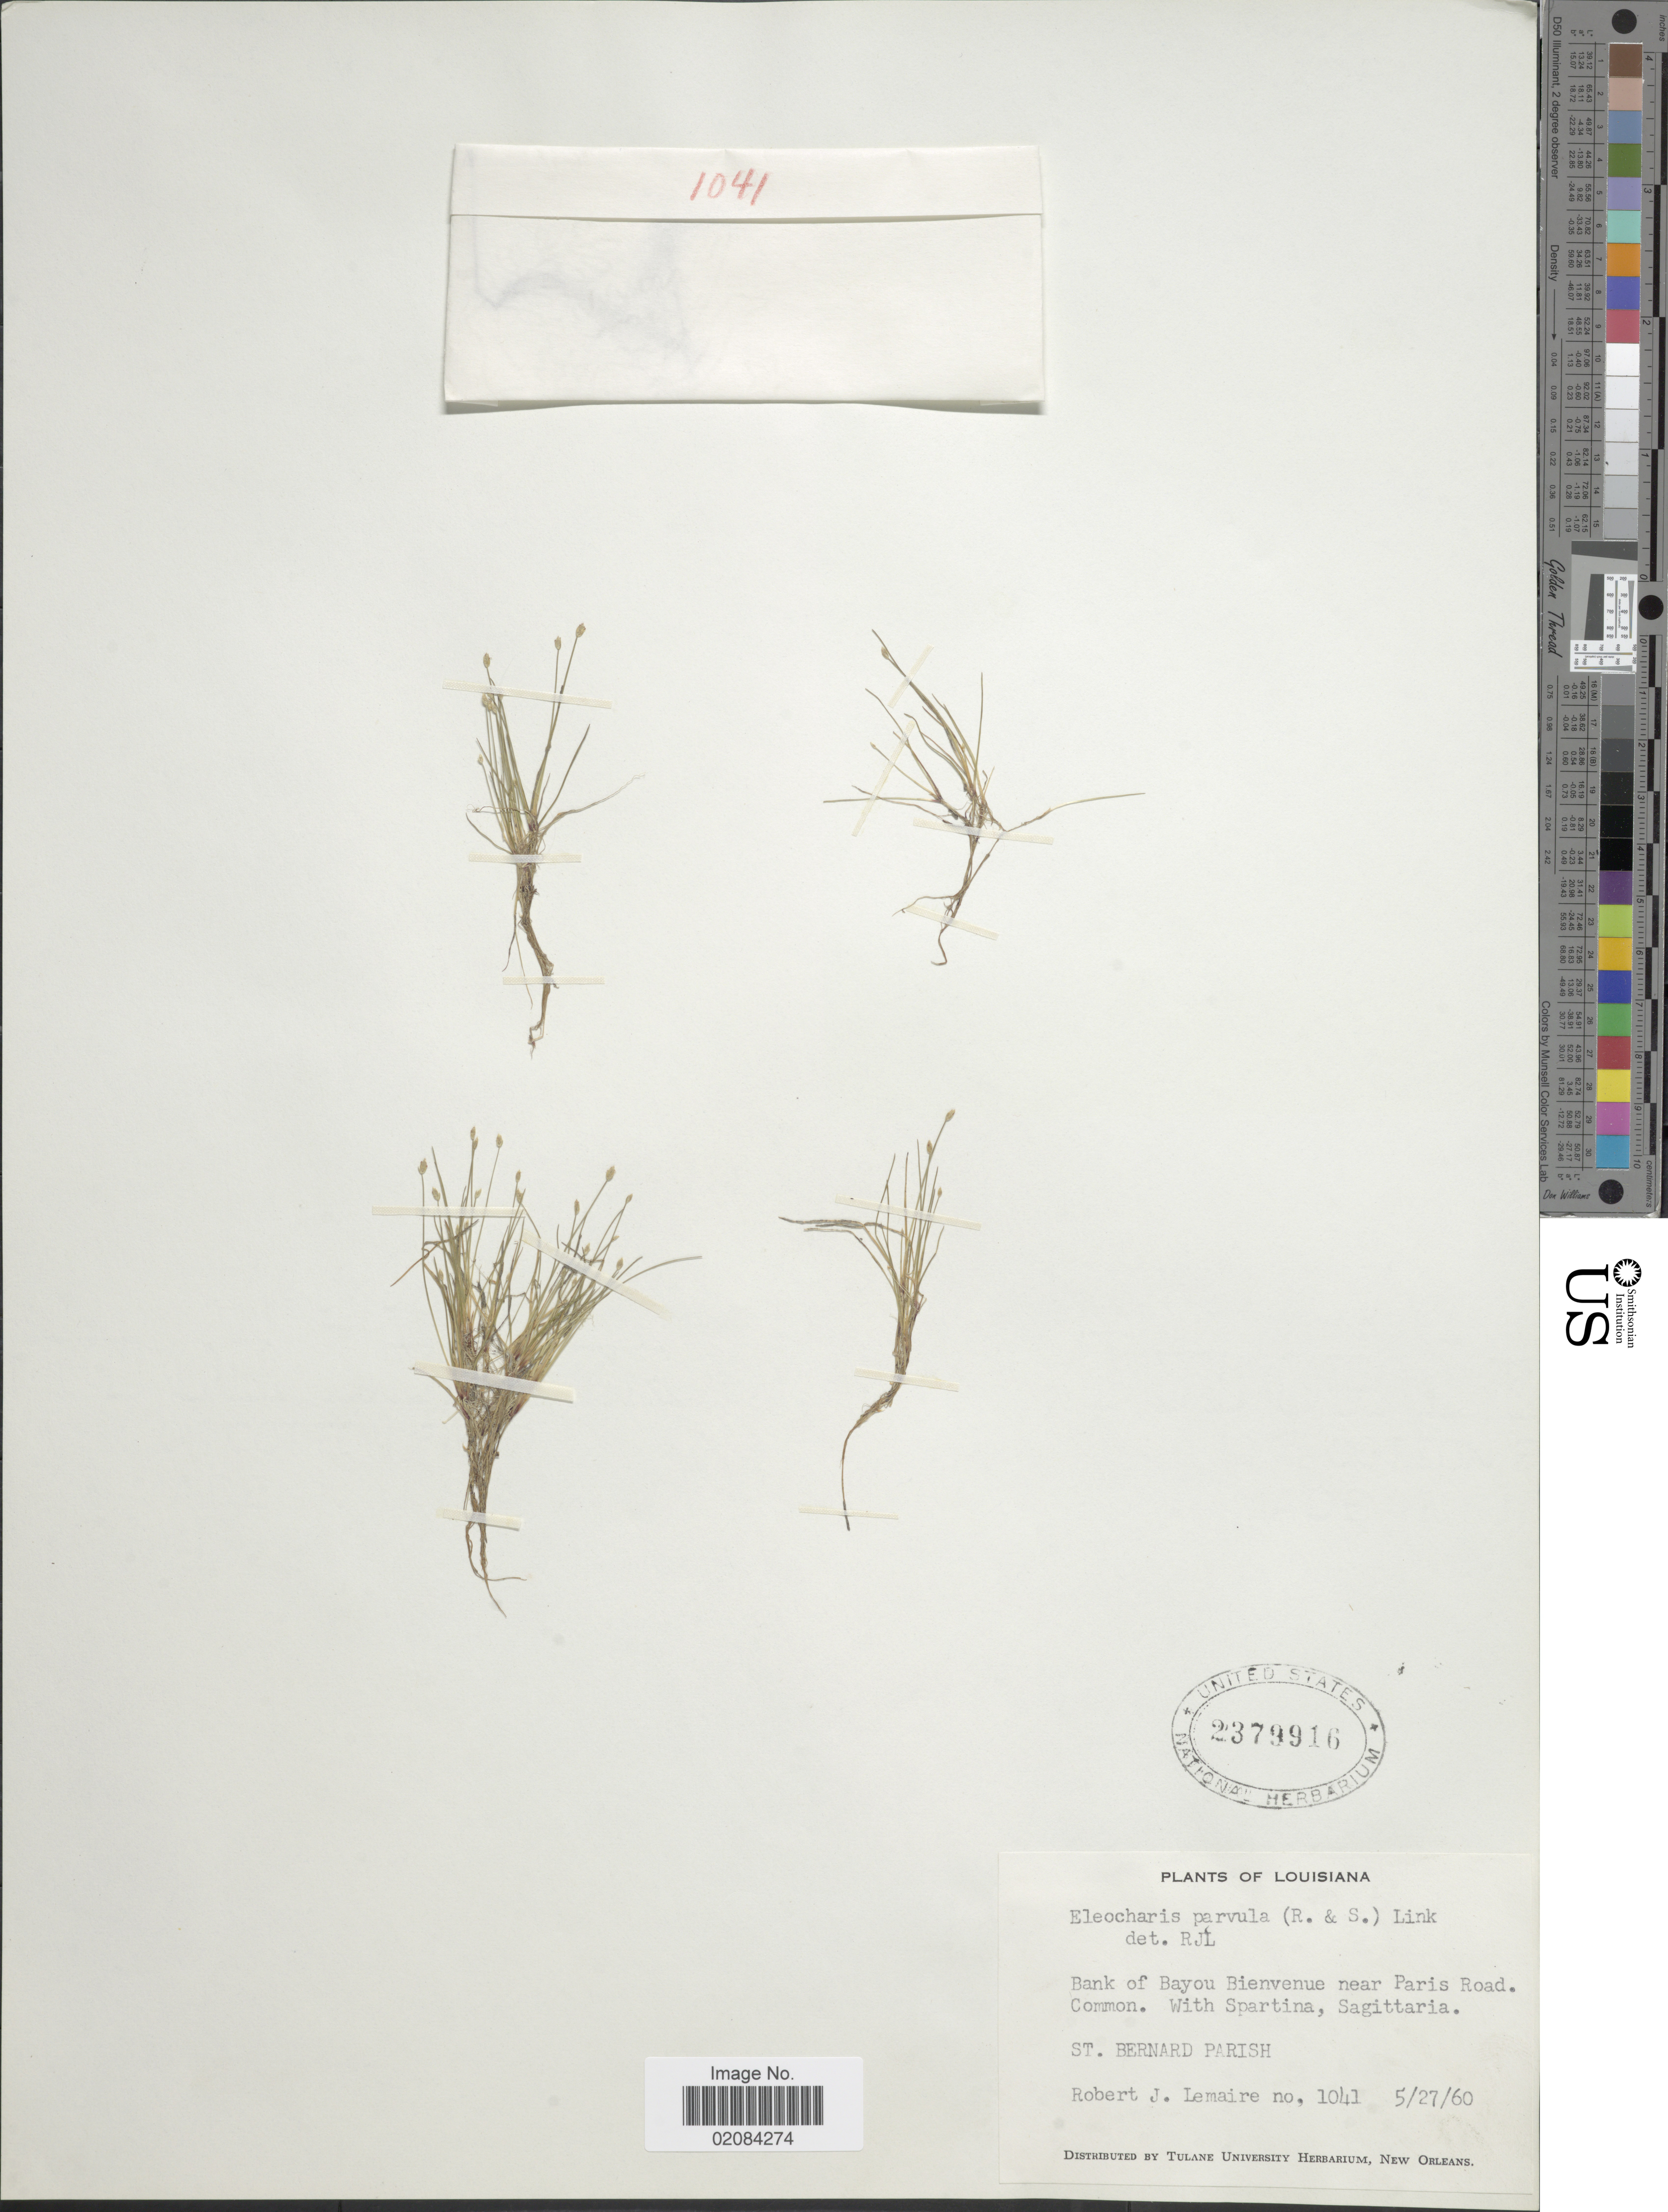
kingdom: Plantae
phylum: Tracheophyta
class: Liliopsida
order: Poales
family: Cyperaceae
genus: Eleocharis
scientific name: Eleocharis parvula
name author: (Roem. & Schult.) Link ex Williams et al.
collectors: R. J. Lemaire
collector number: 1041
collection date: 1960-05-27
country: United States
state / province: Louisiana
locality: Bank of Bayou Bienvenue near Paris Road. St. Bernard Parish.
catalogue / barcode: US 2379916